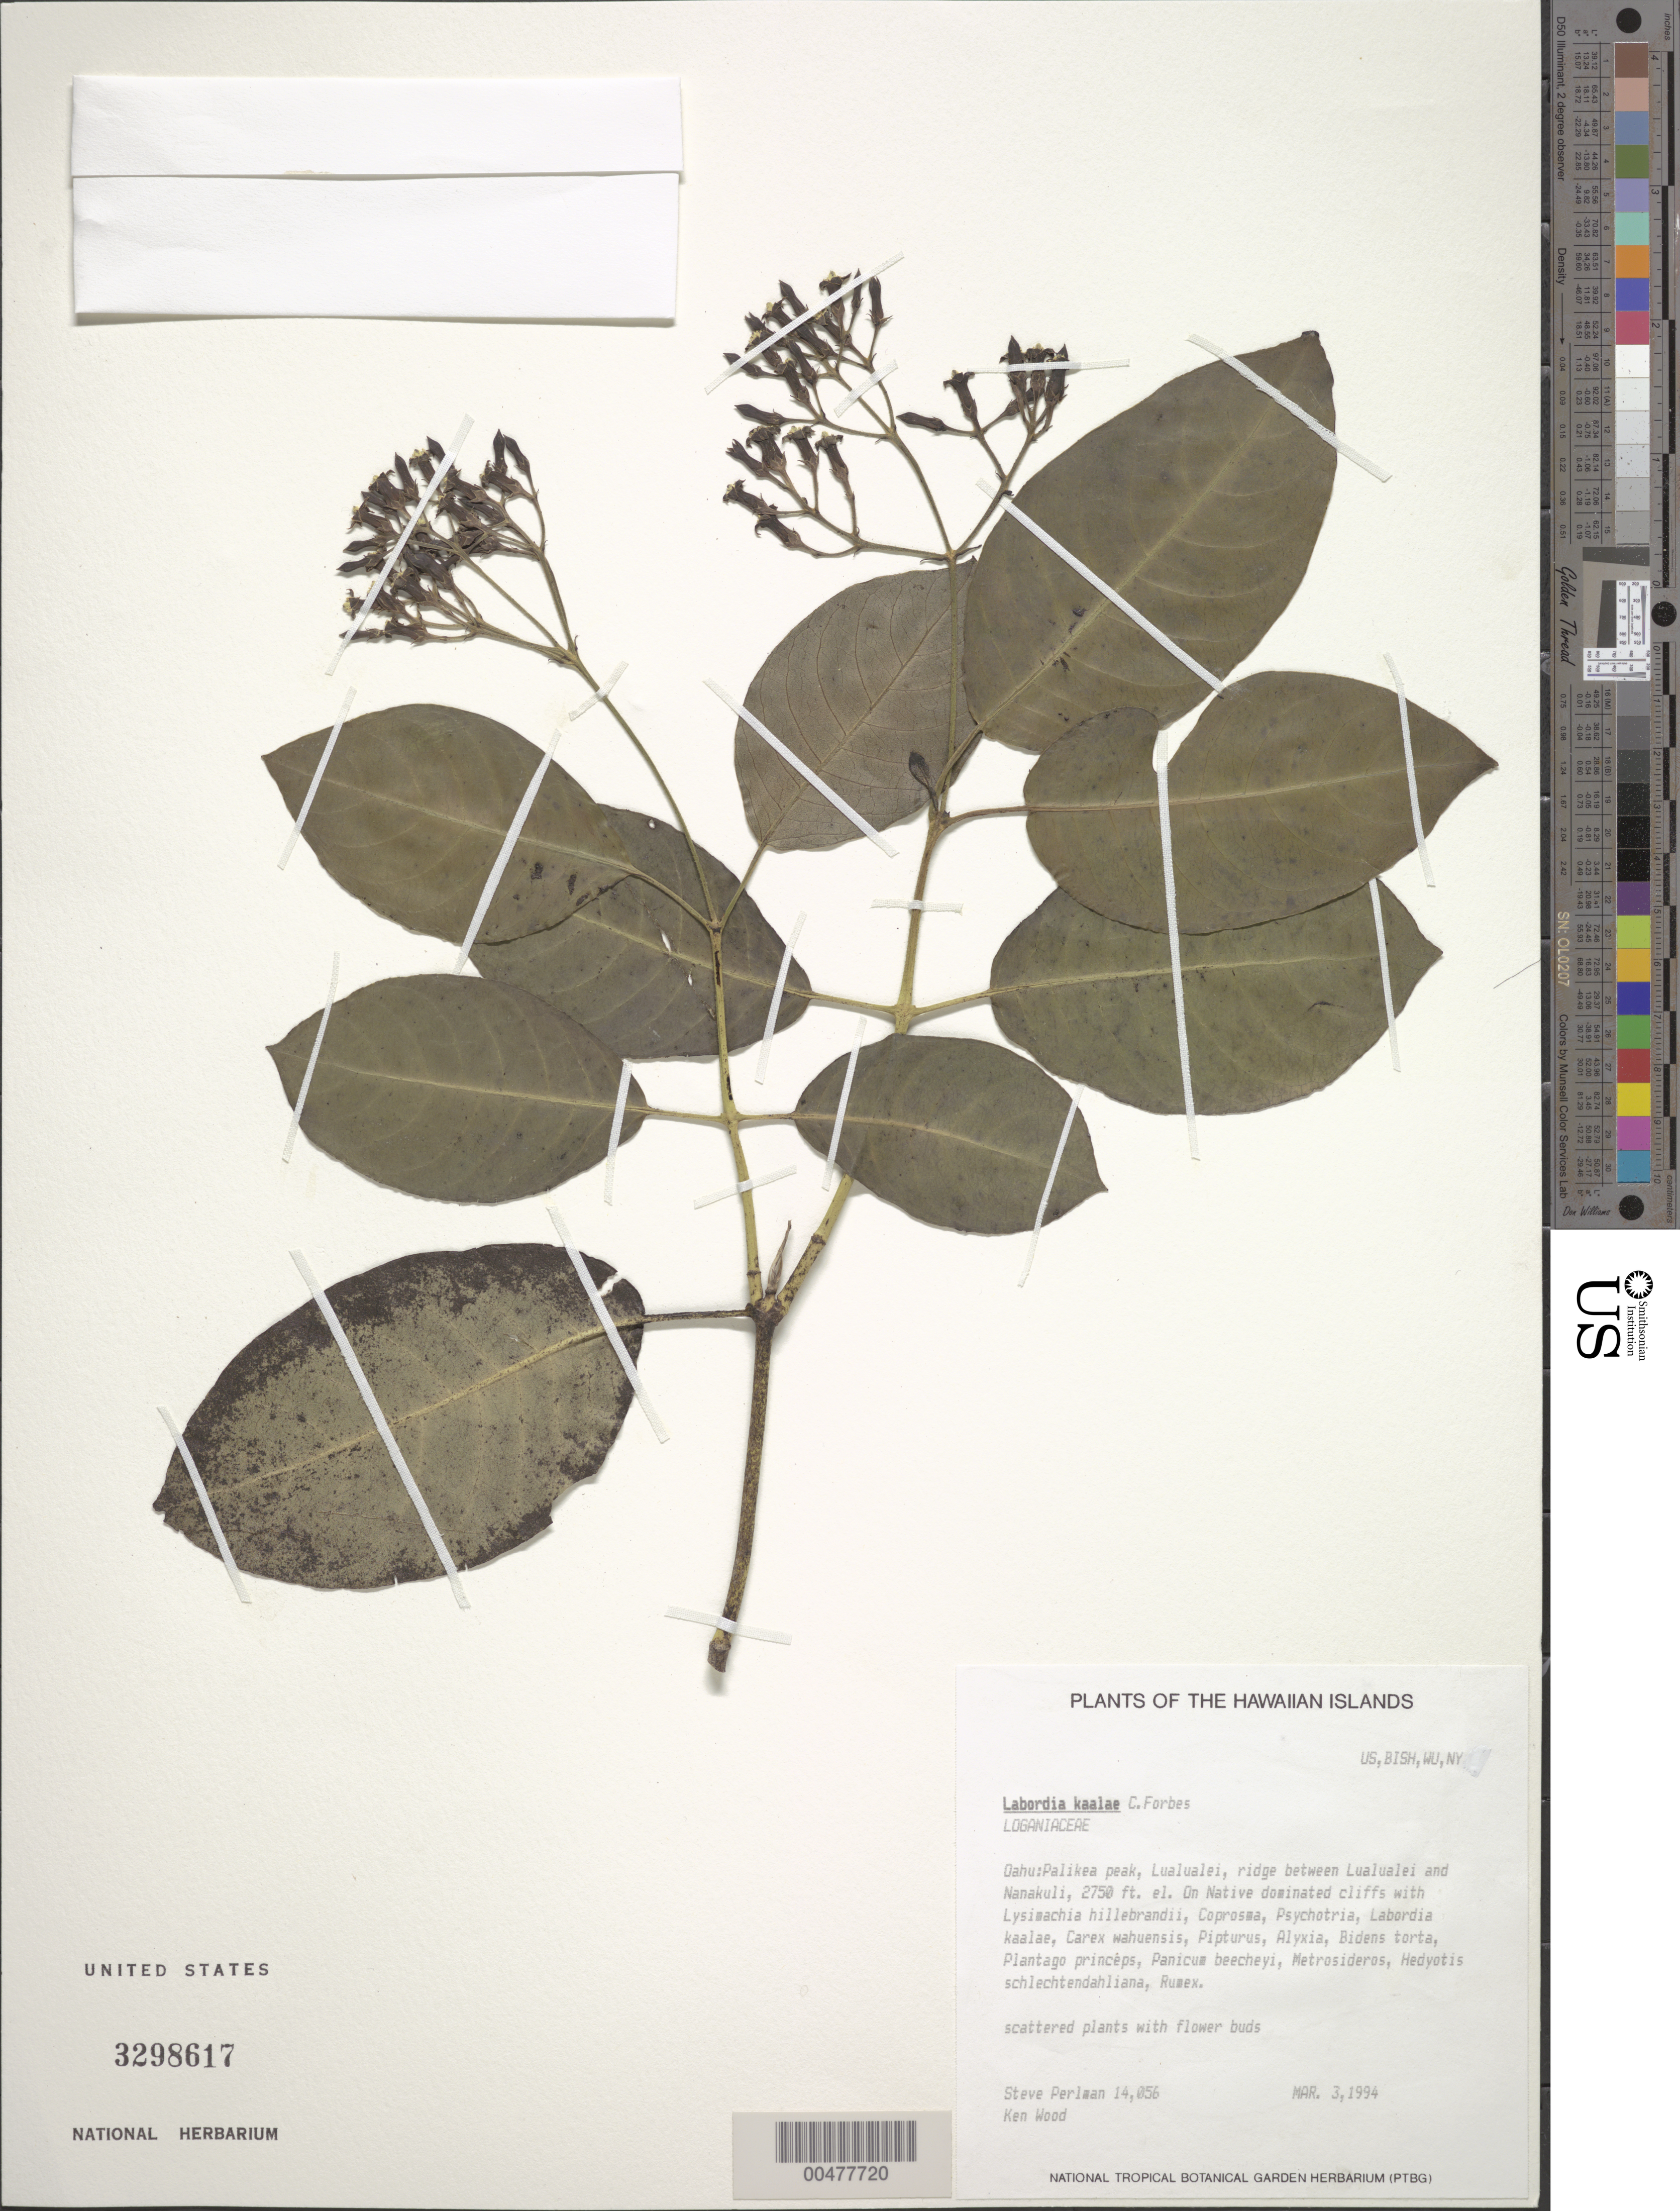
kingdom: Plantae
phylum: Tracheophyta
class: Magnoliopsida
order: Gentianales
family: Loganiaceae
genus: Geniostoma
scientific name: Geniostoma kaalae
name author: (C.N. Forbes) K. L. Gibbons et al.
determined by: Wagner, W. L., (BOT), Smithsonian Institution - National Museum of Natural History (UNITED STATES)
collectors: S. P. Perlman & K. Wood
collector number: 14056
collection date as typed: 3 Mar 1994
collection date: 1994-03-03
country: United States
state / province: Hawaii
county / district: Honolulu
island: Oahu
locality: Palikea Peak, Lualualei, ridge between Lualualei and Nanakuli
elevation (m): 838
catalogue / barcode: US 3298617